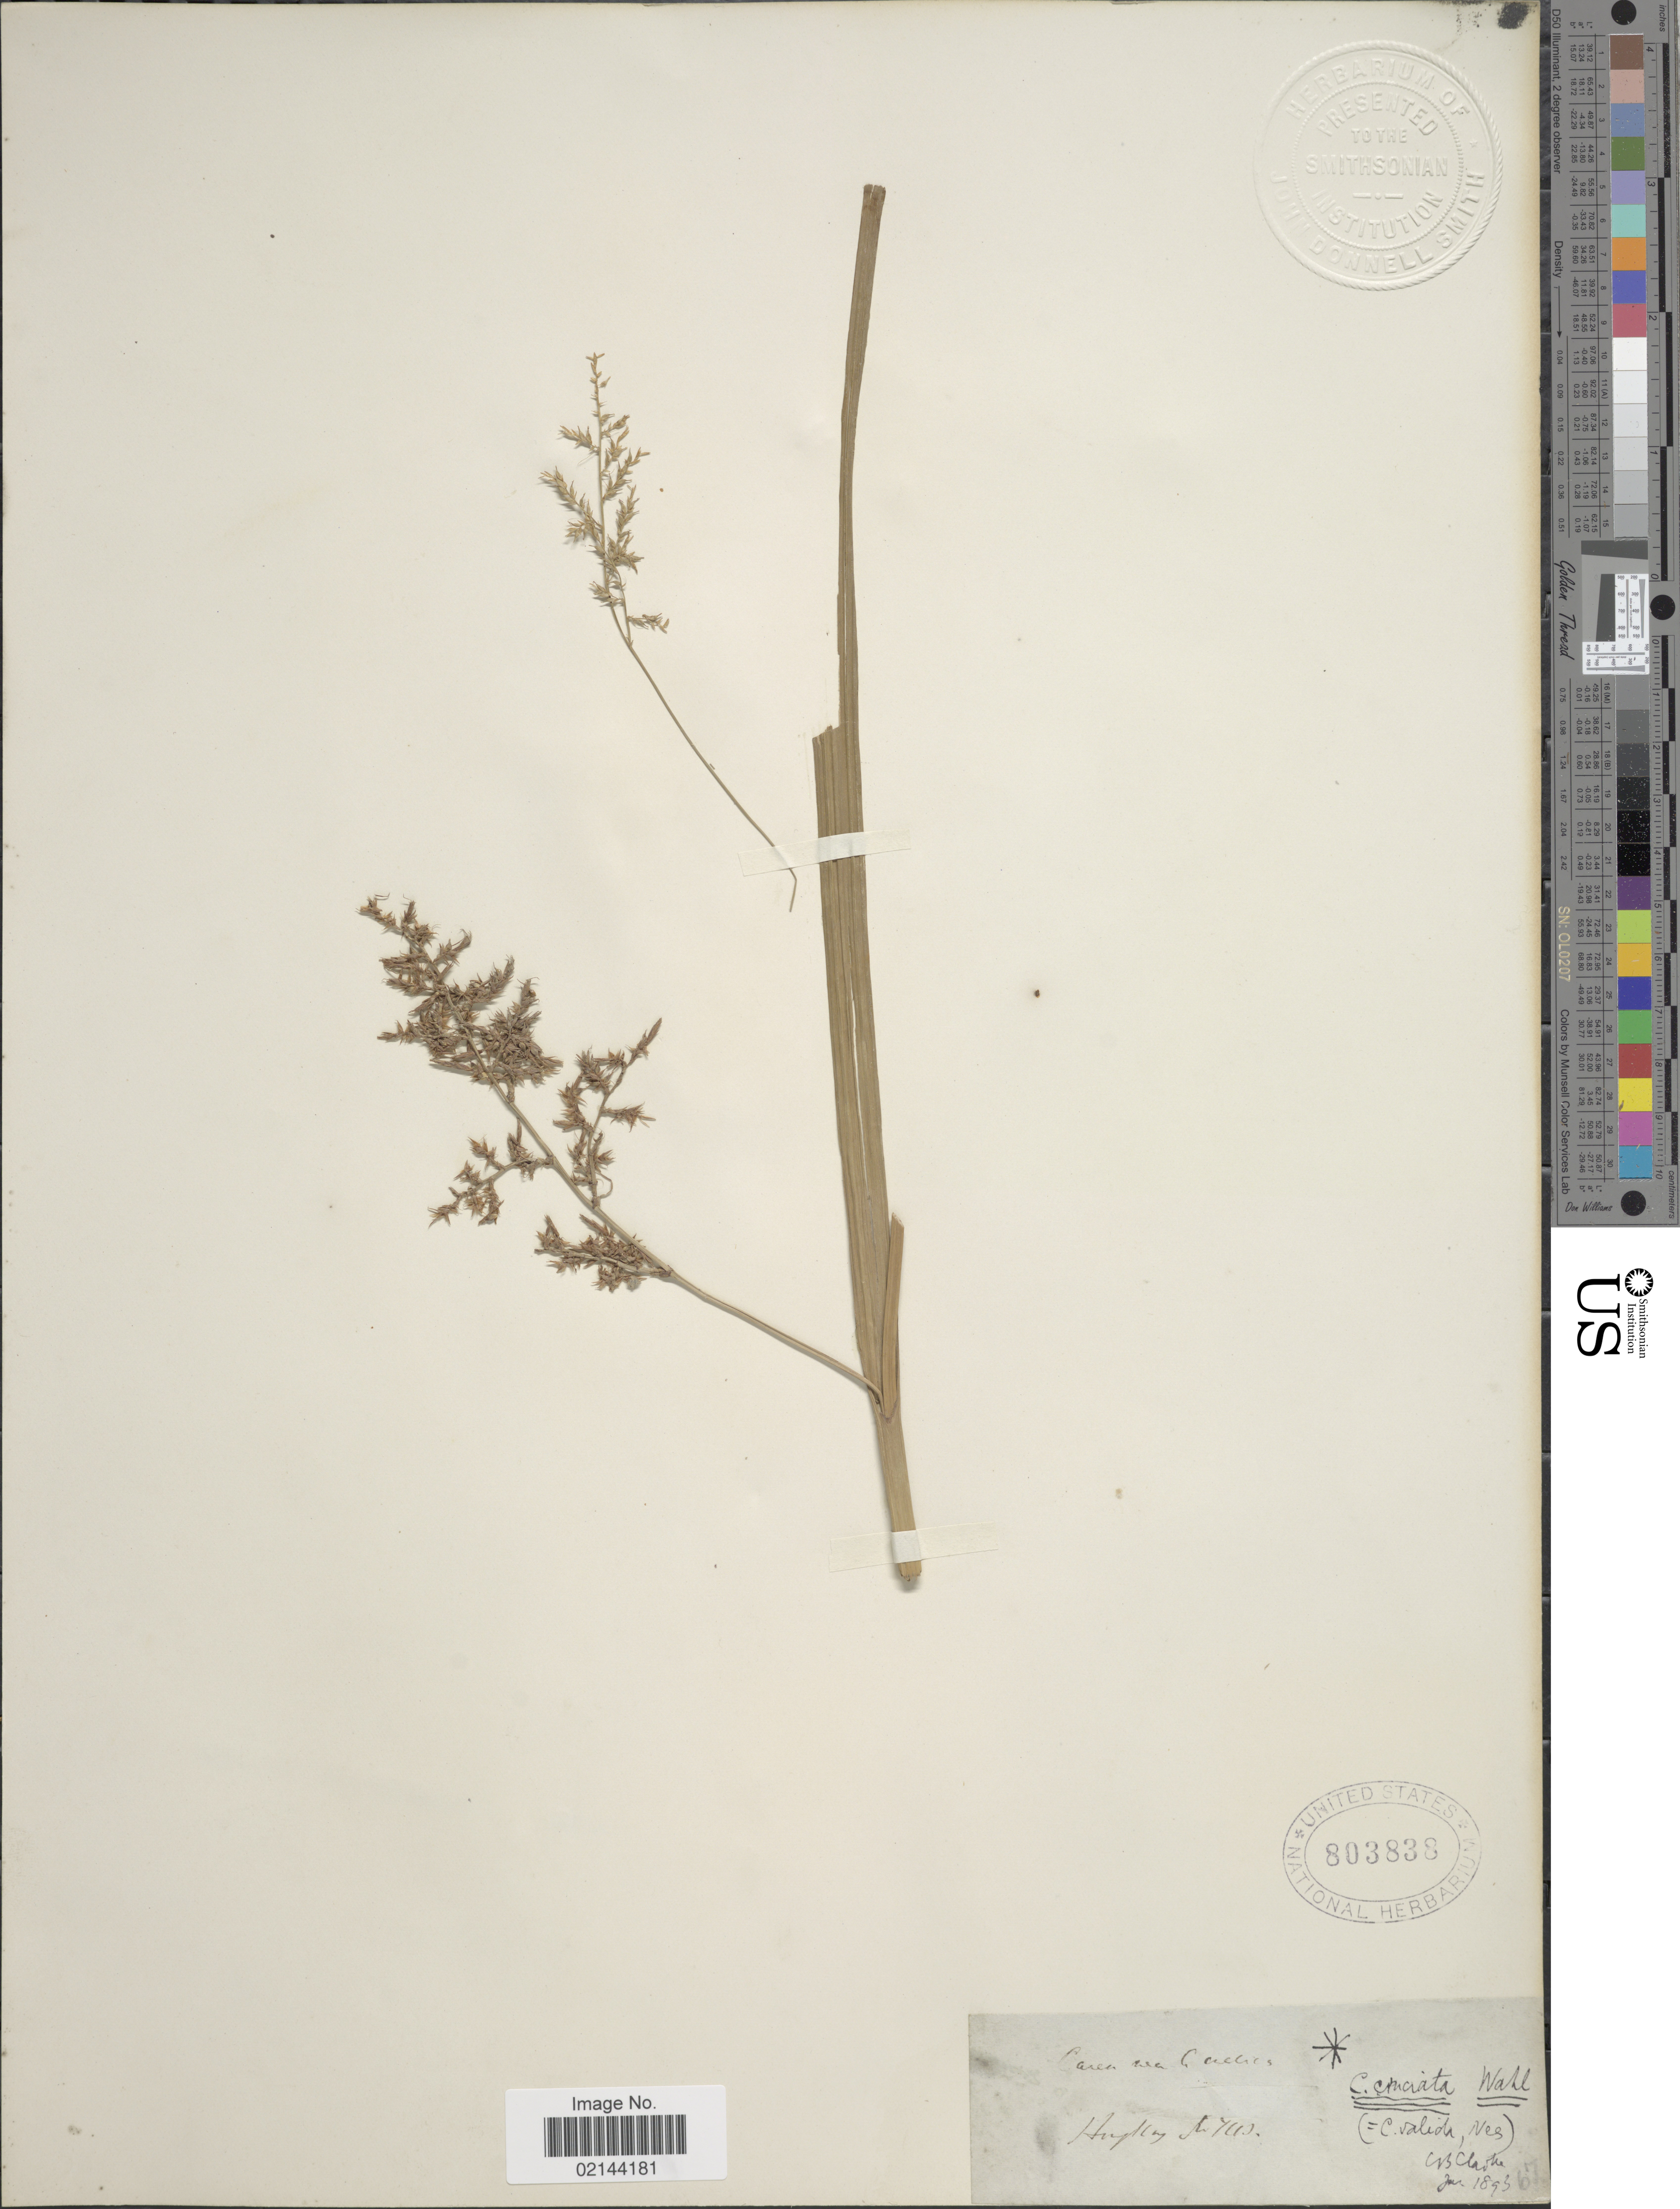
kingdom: Plantae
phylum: Tracheophyta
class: Liliopsida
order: Poales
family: Cyperaceae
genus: Carex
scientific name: Carex cruciata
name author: Wahlenb.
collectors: C. B. Clarke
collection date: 1893-06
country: India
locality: Huply Pr Mus [interpreted]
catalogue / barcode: US 803838